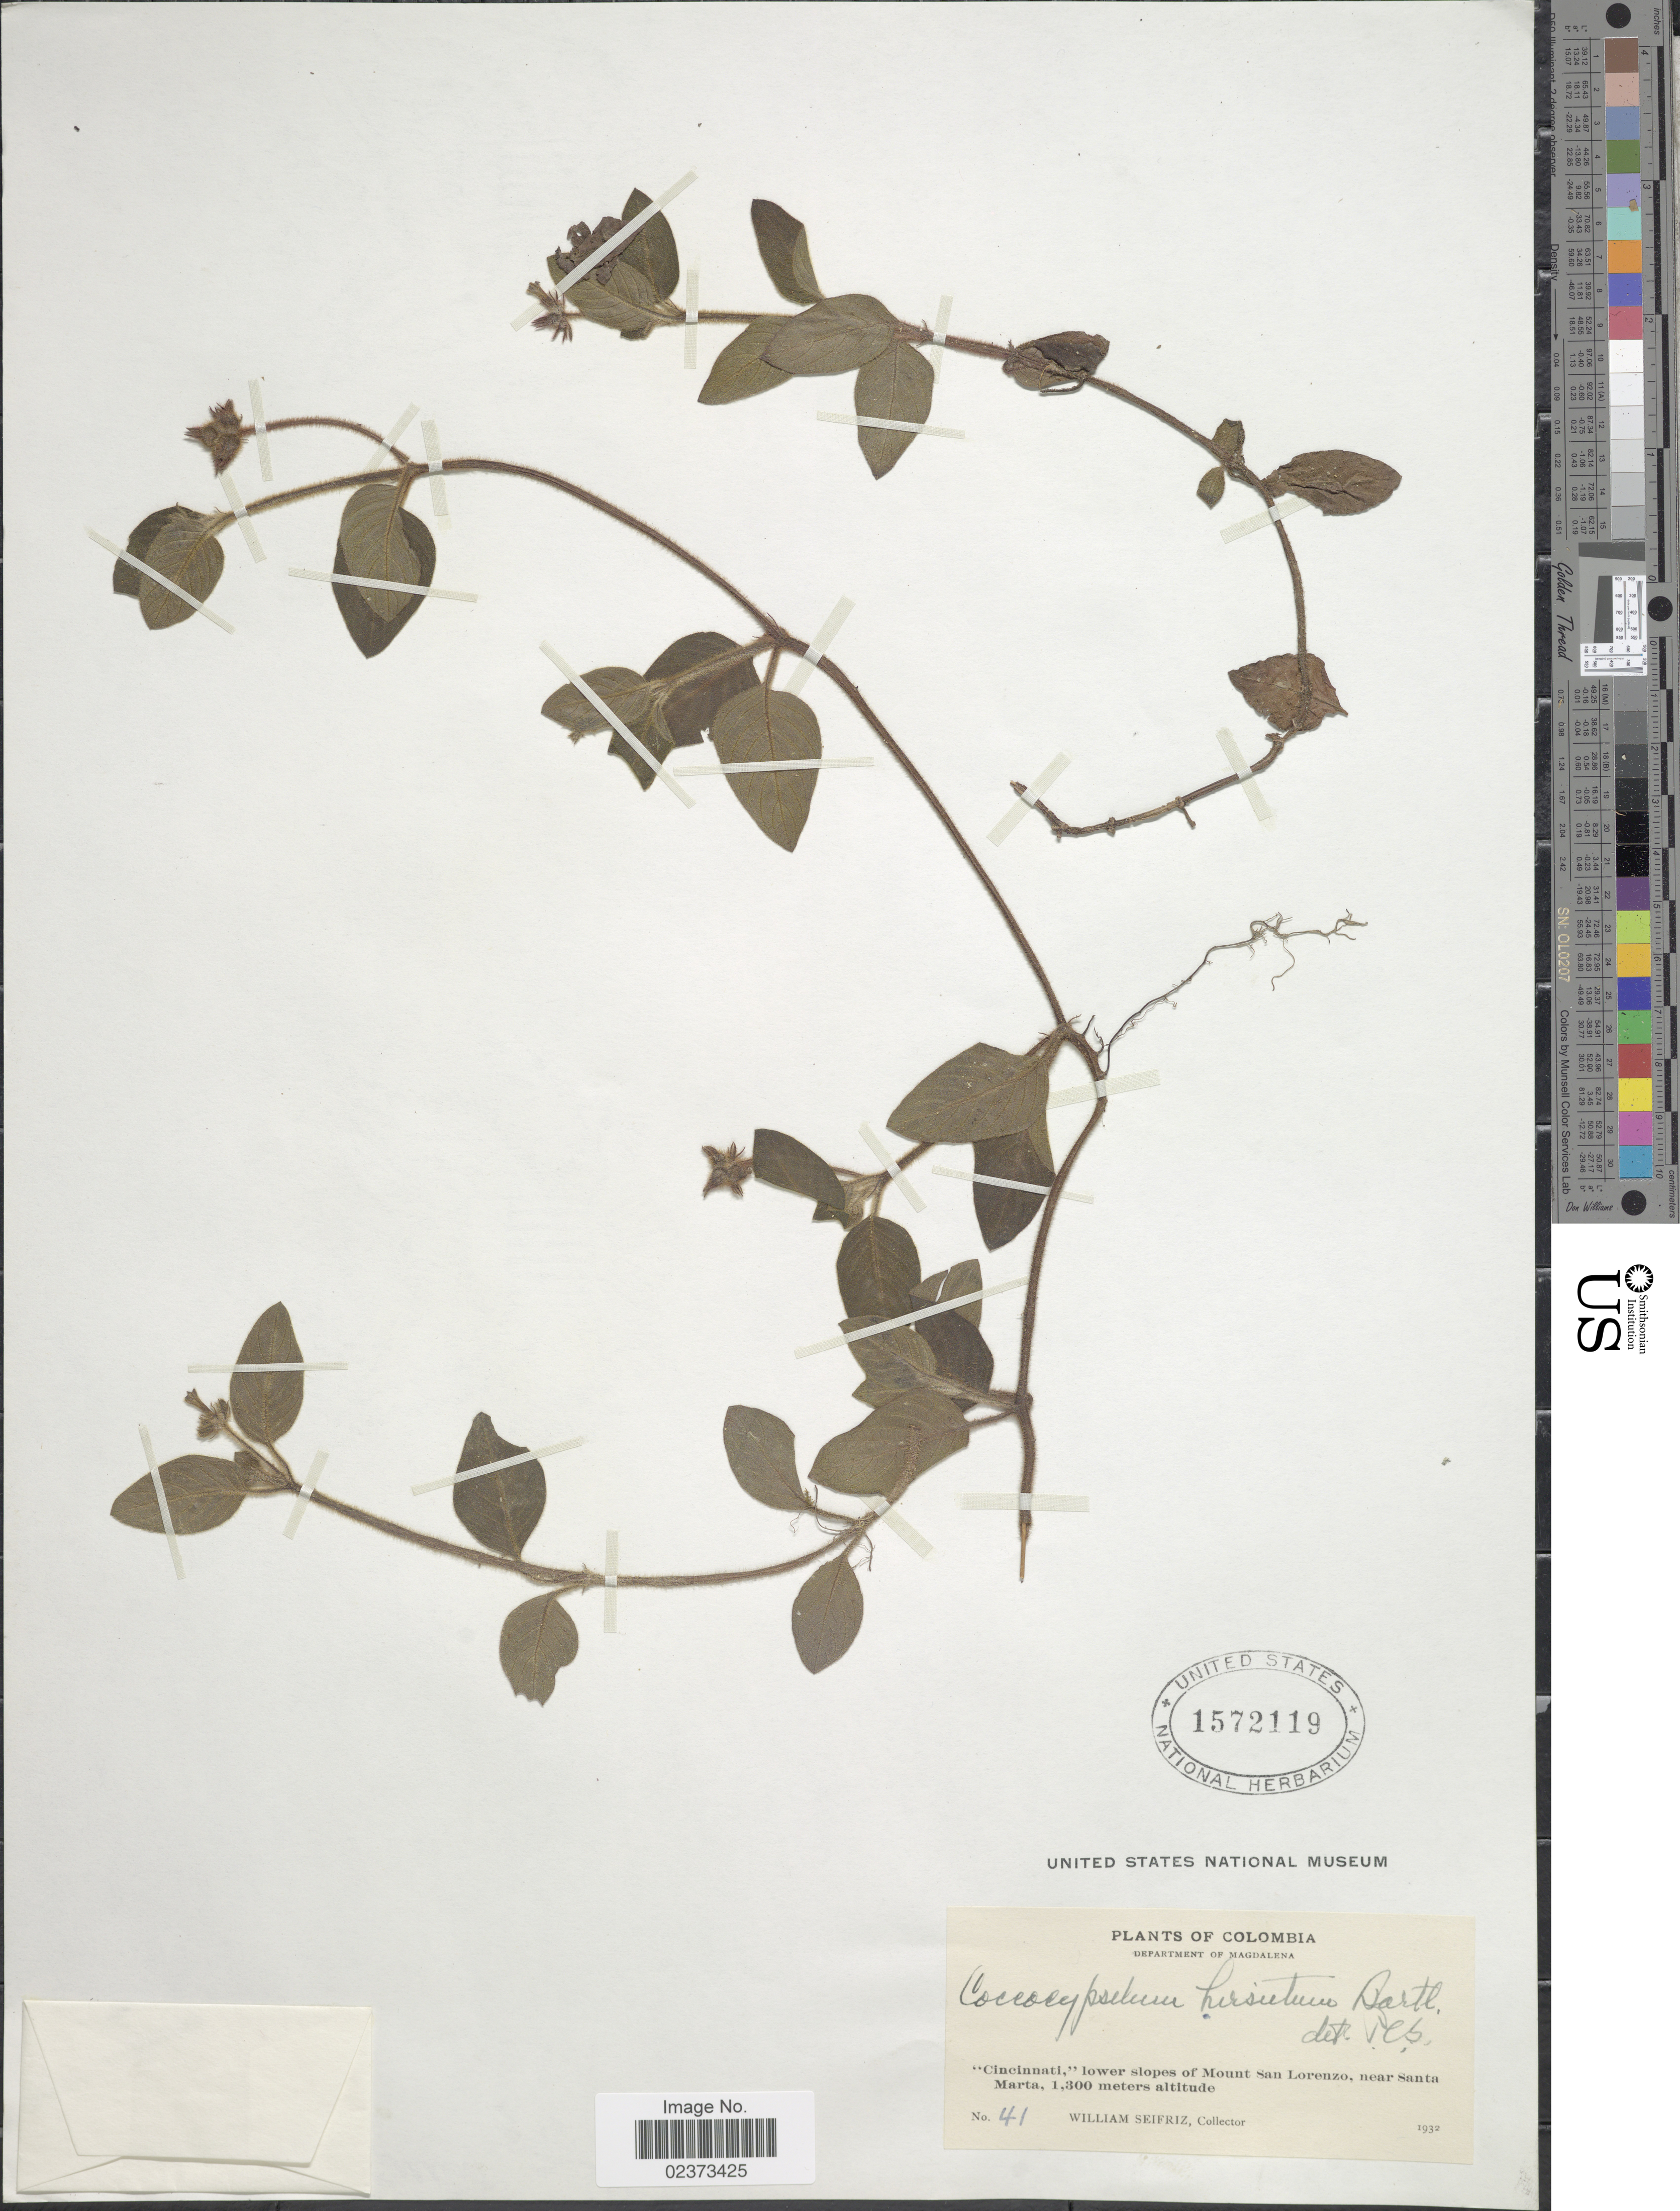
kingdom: Plantae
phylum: Tracheophyta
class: Magnoliopsida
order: Gentianales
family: Rubiaceae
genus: Coccocypselum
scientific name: Coccocypselum hirsutum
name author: Bartl. ex DC.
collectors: W. Seifriz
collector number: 41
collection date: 1932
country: Colombia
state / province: Magdalena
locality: Cincinnati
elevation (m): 1300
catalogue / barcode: US 1572119